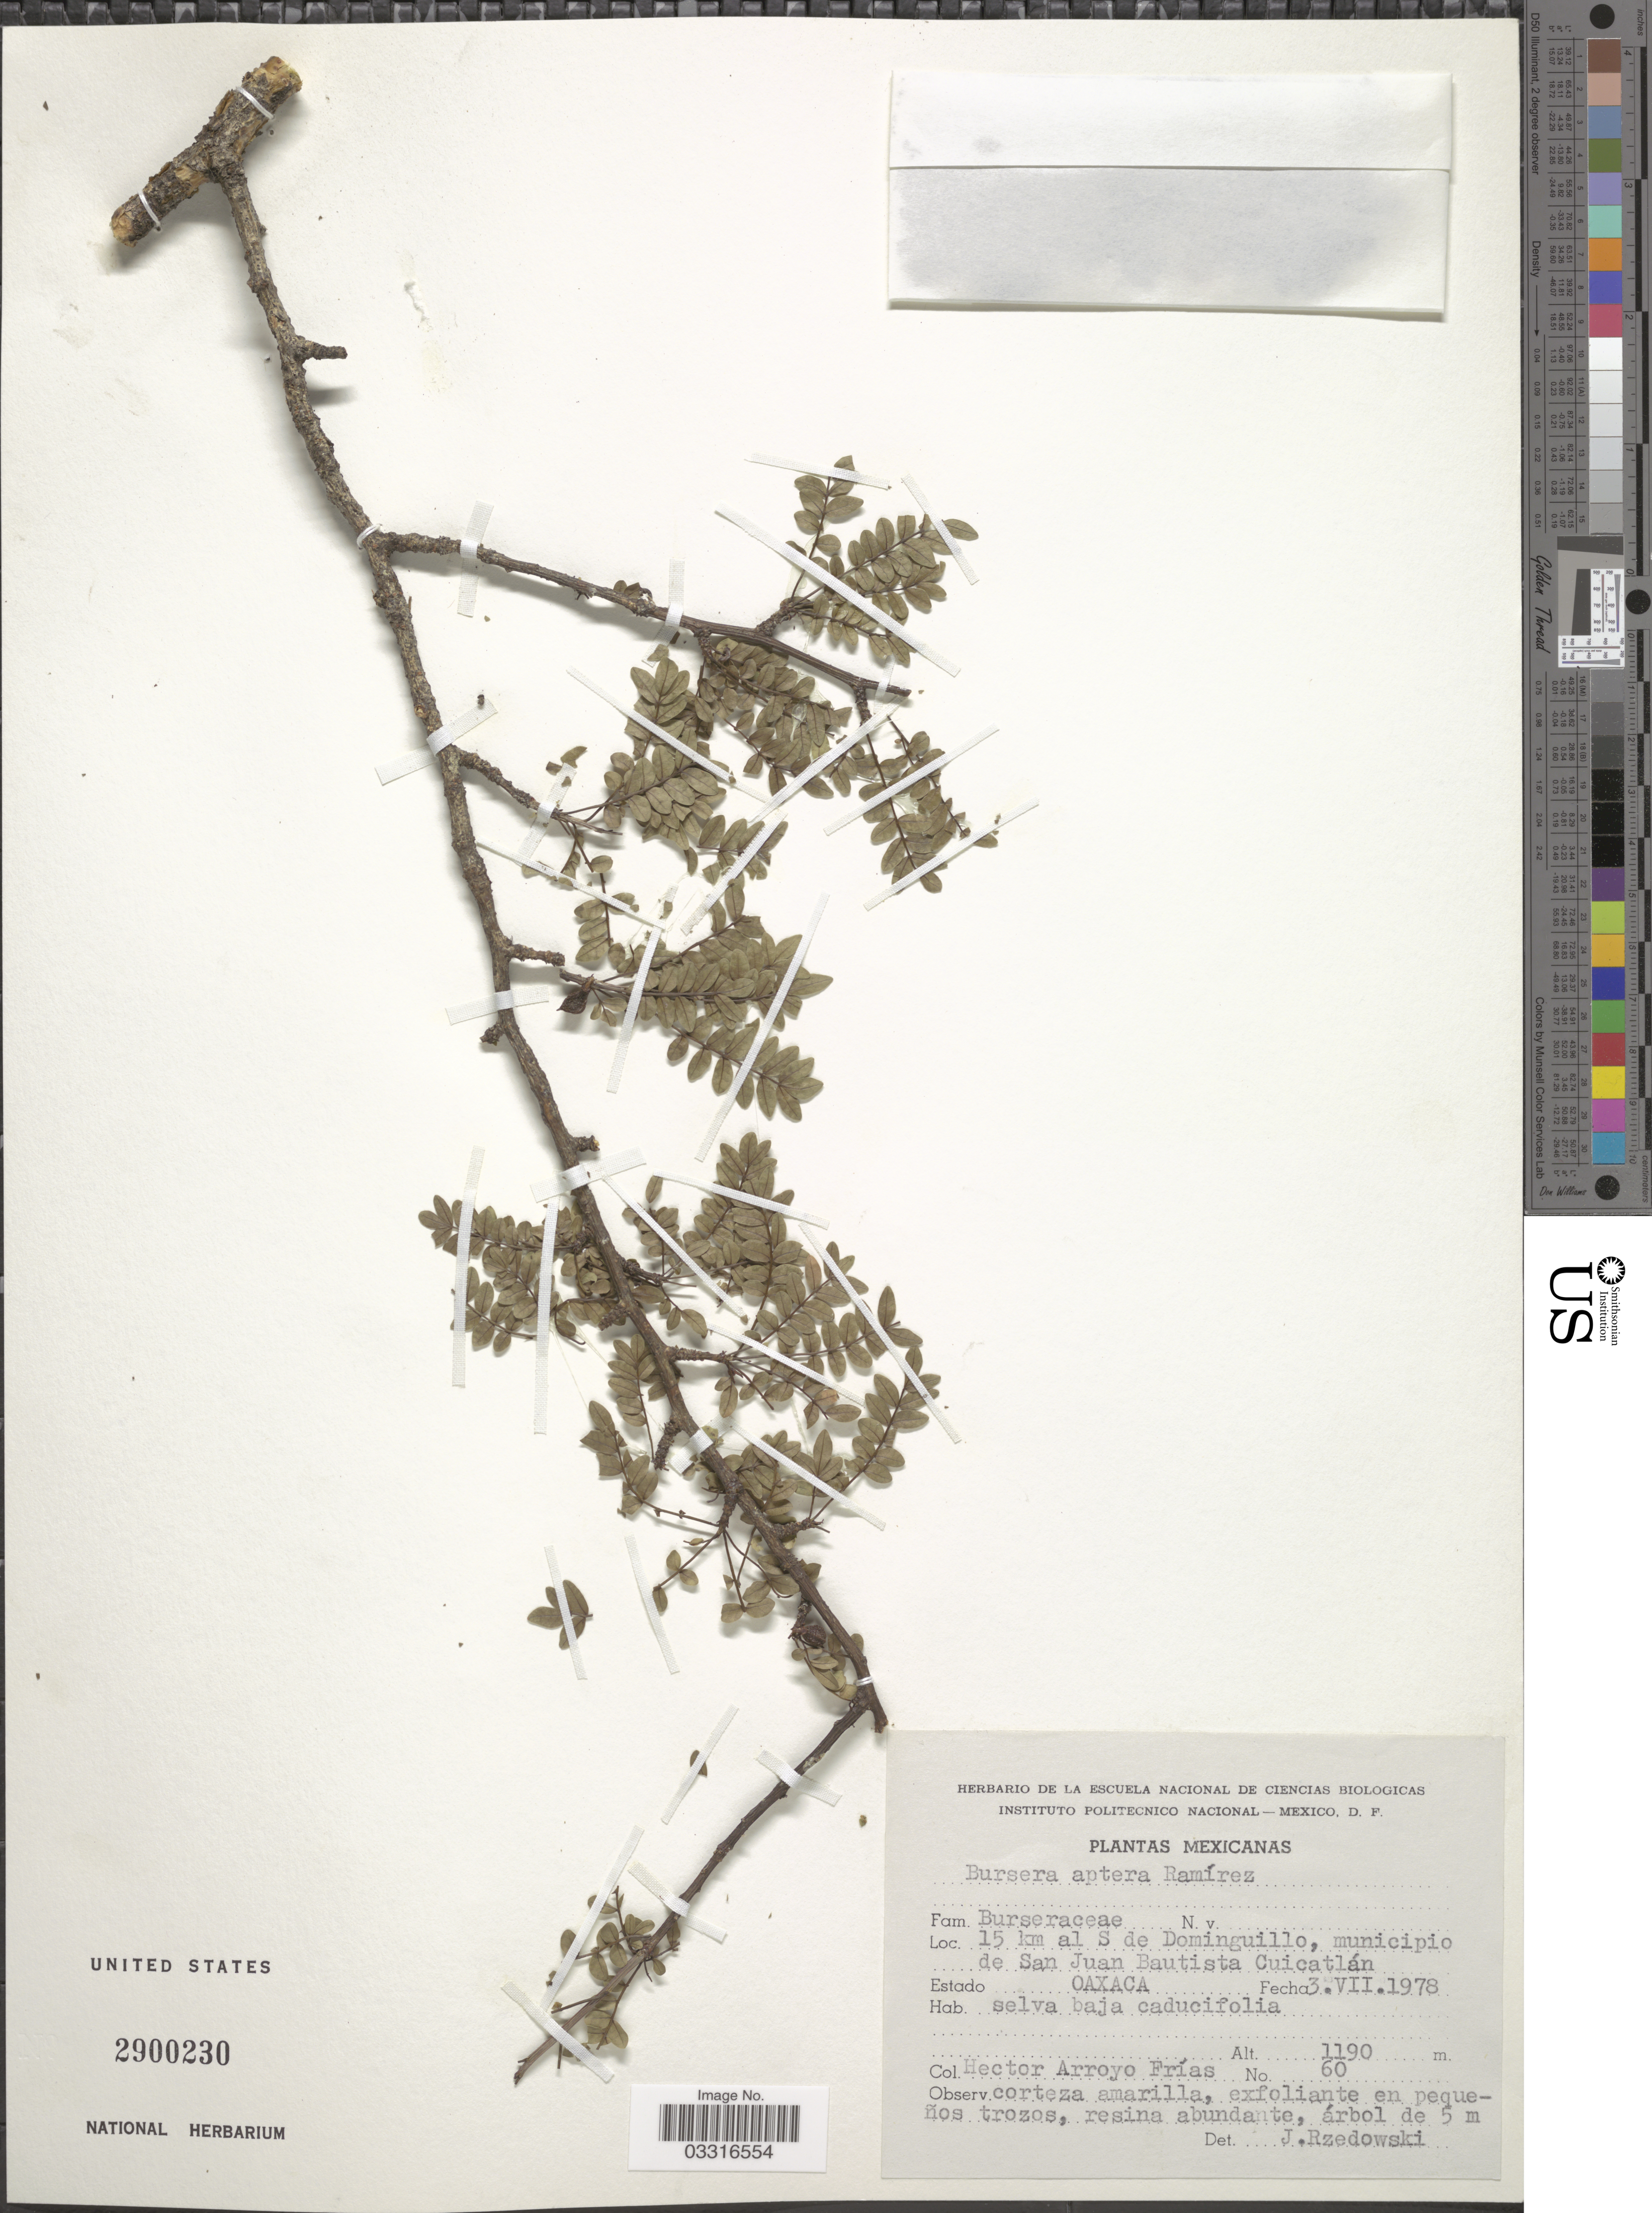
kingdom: Plantae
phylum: Tracheophyta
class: Magnoliopsida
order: Sapindales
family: Burseraceae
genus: Bursera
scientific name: Bursera aptera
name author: Ramírez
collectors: Arroyo Frías, H.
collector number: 60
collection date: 1978-07-03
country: Mexico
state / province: Oaxaca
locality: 15 km al S de Dominguillo, municipio de San Juan Bautista Cuicatlán.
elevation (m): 1190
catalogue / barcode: US 2900230